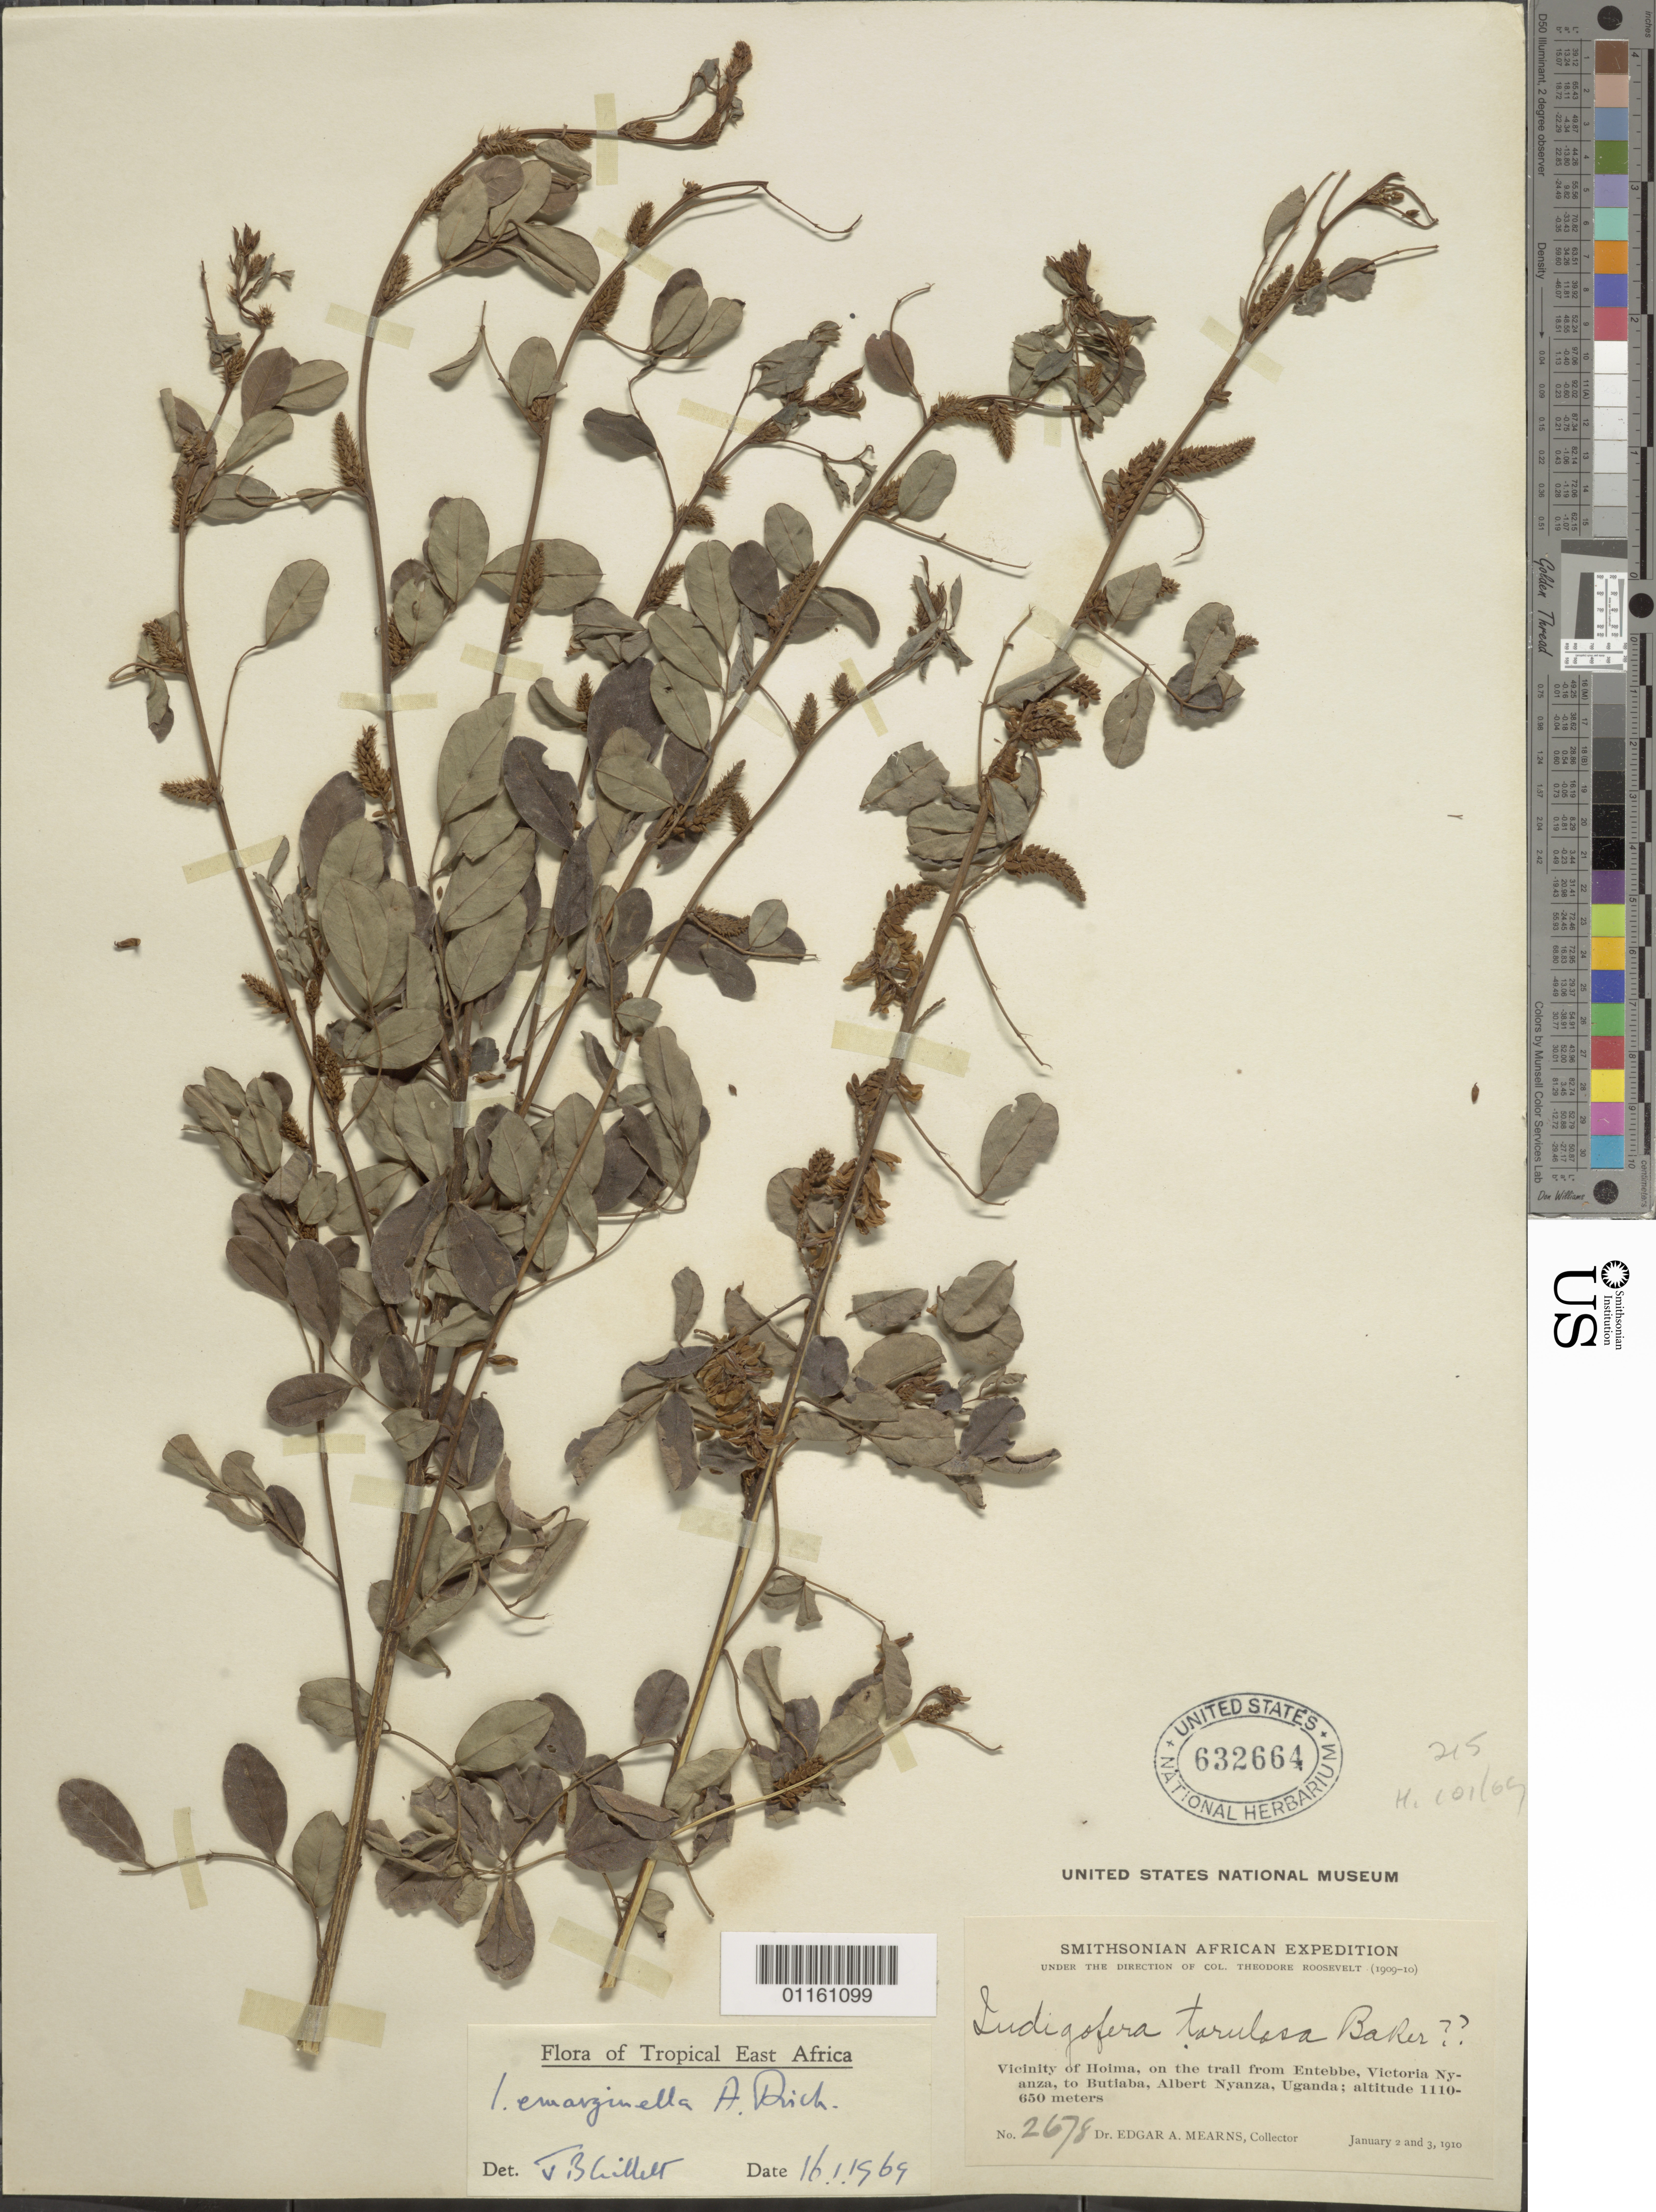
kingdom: Plantae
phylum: Tracheophyta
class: Magnoliopsida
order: Fabales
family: Fabaceae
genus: Indigofera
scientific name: Indigofera conjugata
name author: Baker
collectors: E. A. Mearns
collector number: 2678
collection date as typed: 02 Jan 1910 to 03 Jan 1910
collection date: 1910-01-02/1910-01-03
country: Uganda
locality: Vicinity of Hoima, on the trail from Entebbe, Victoria Nyanza, to Butiaba, Albert Nyanza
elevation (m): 1110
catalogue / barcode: US 632664